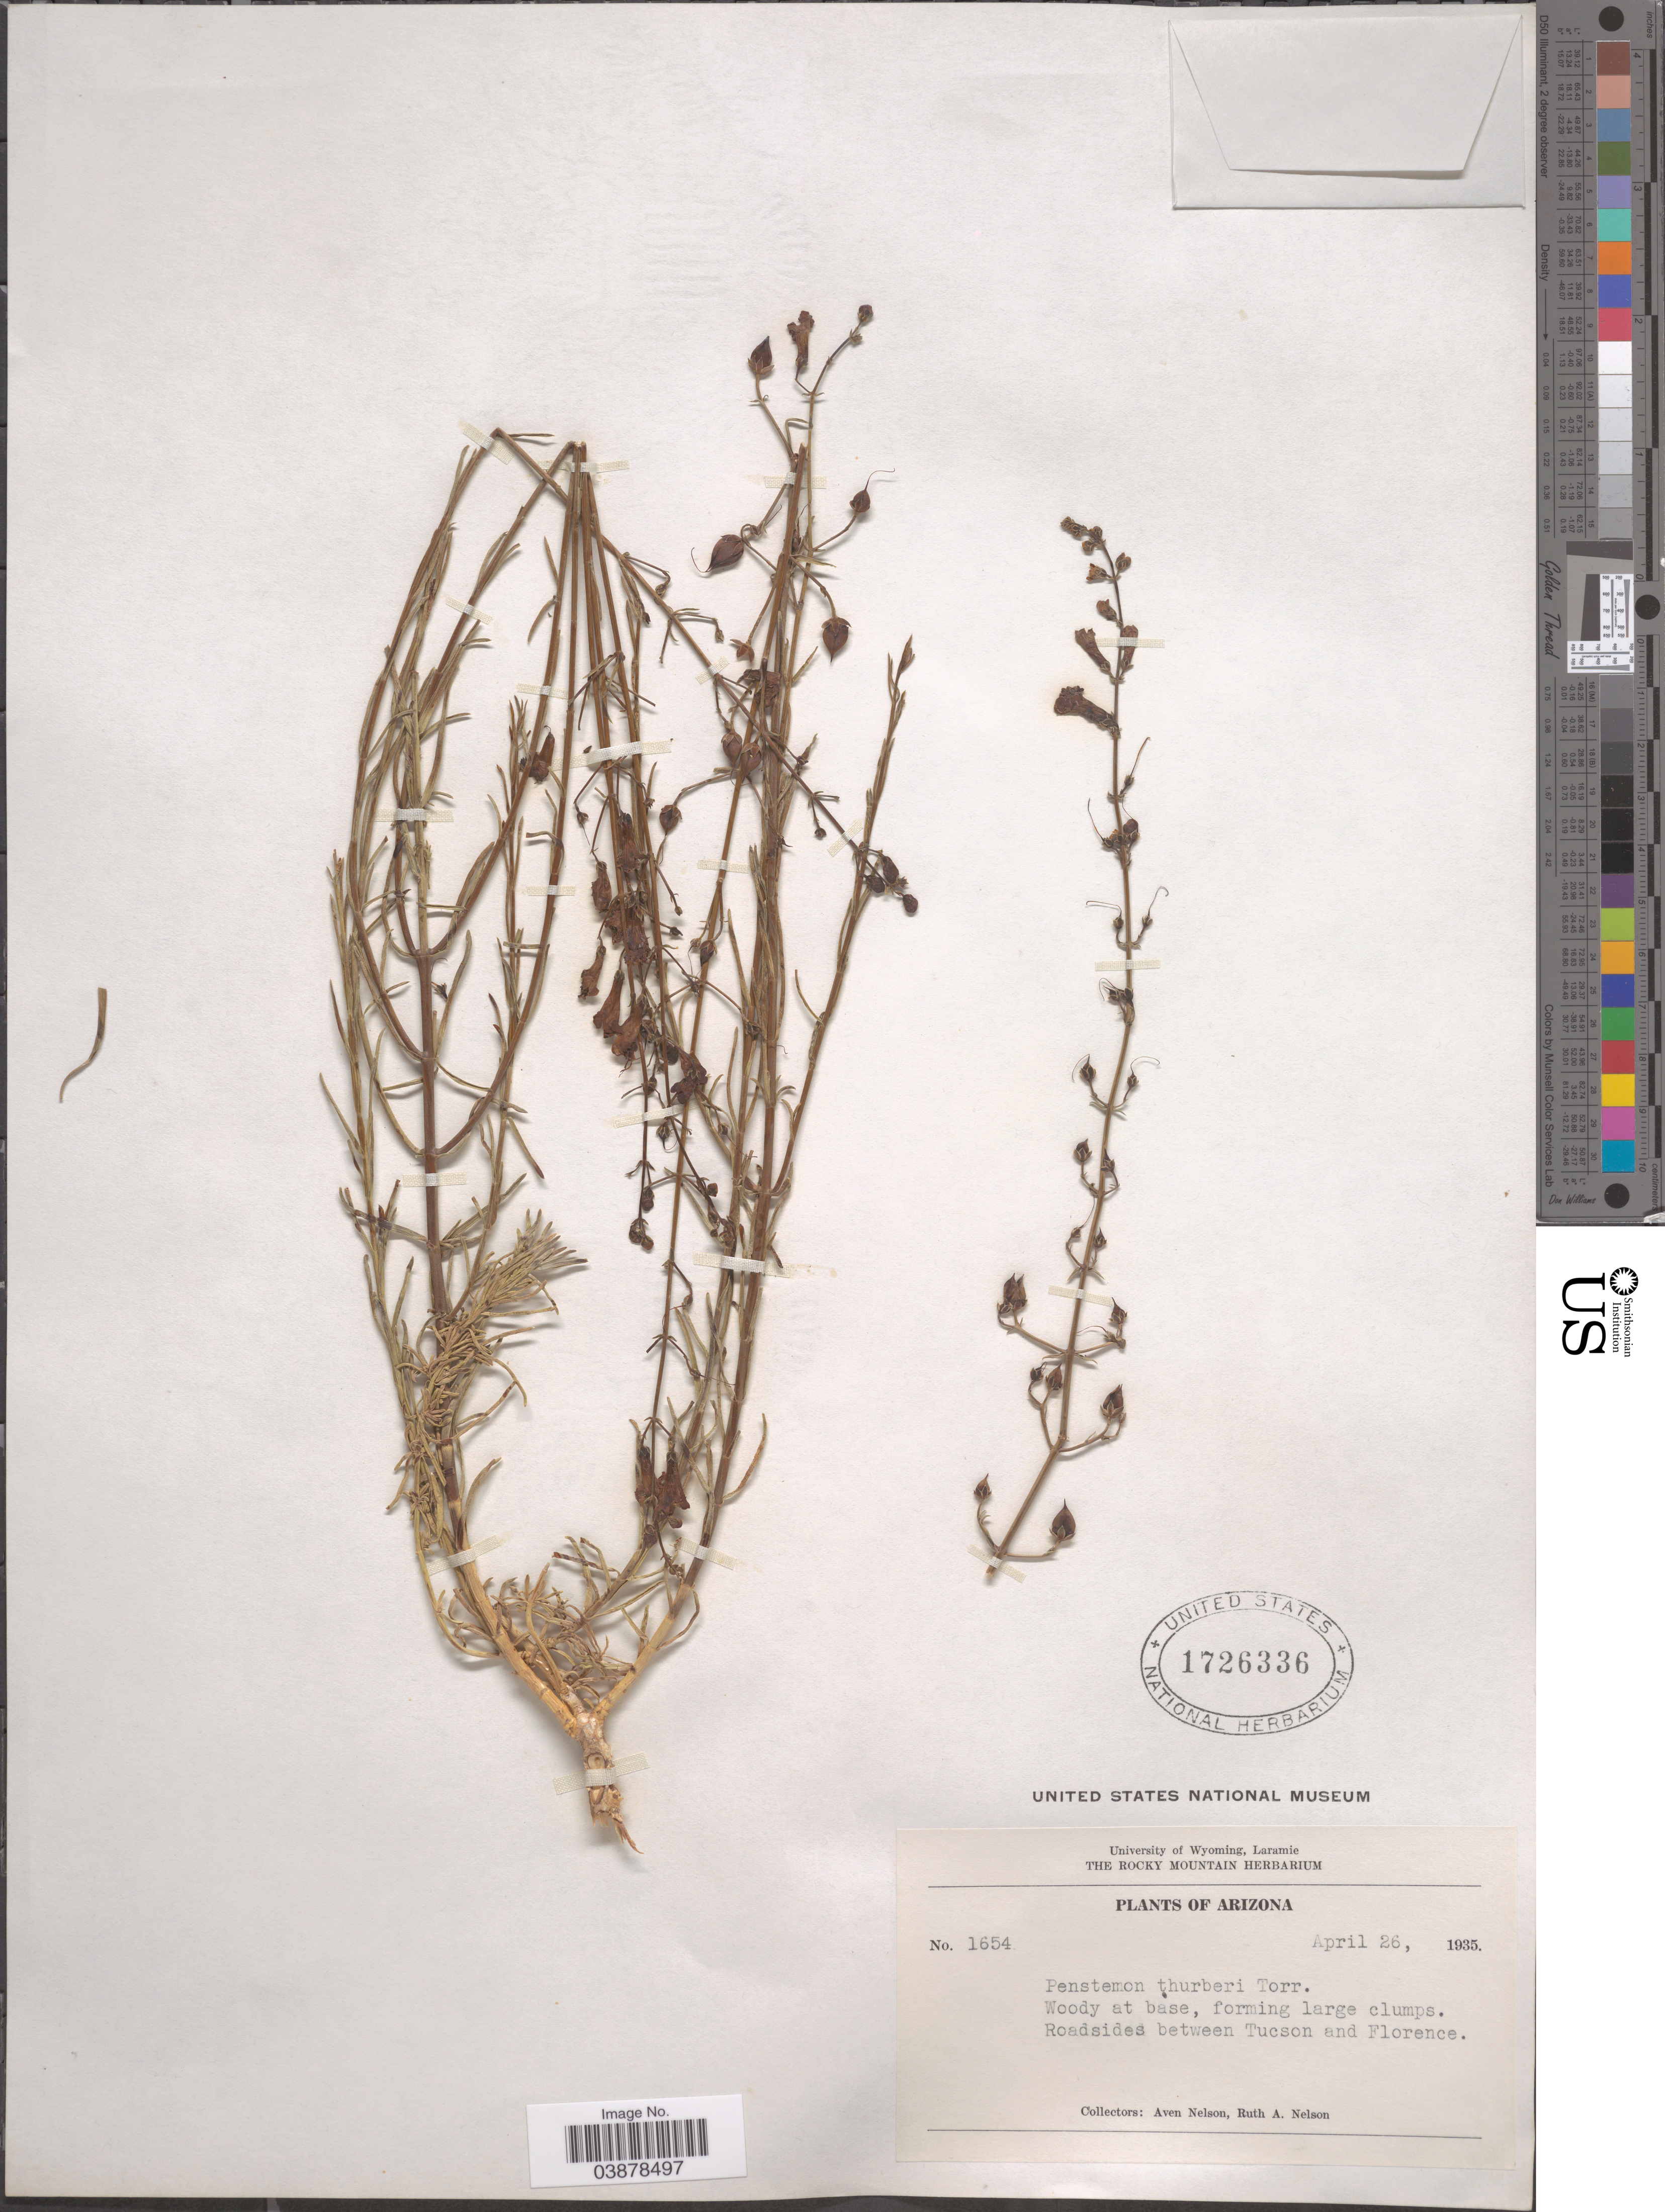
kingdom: Plantae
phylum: Tracheophyta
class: Magnoliopsida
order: Lamiales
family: Plantaginaceae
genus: Penstemon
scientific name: Penstemon thurberi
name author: Torr.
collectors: A. Nelson & R. A. Nelson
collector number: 1654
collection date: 1935-04-26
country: United States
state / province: Arizona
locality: Roadsides between Tucson and Florence.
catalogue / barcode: US 1726336